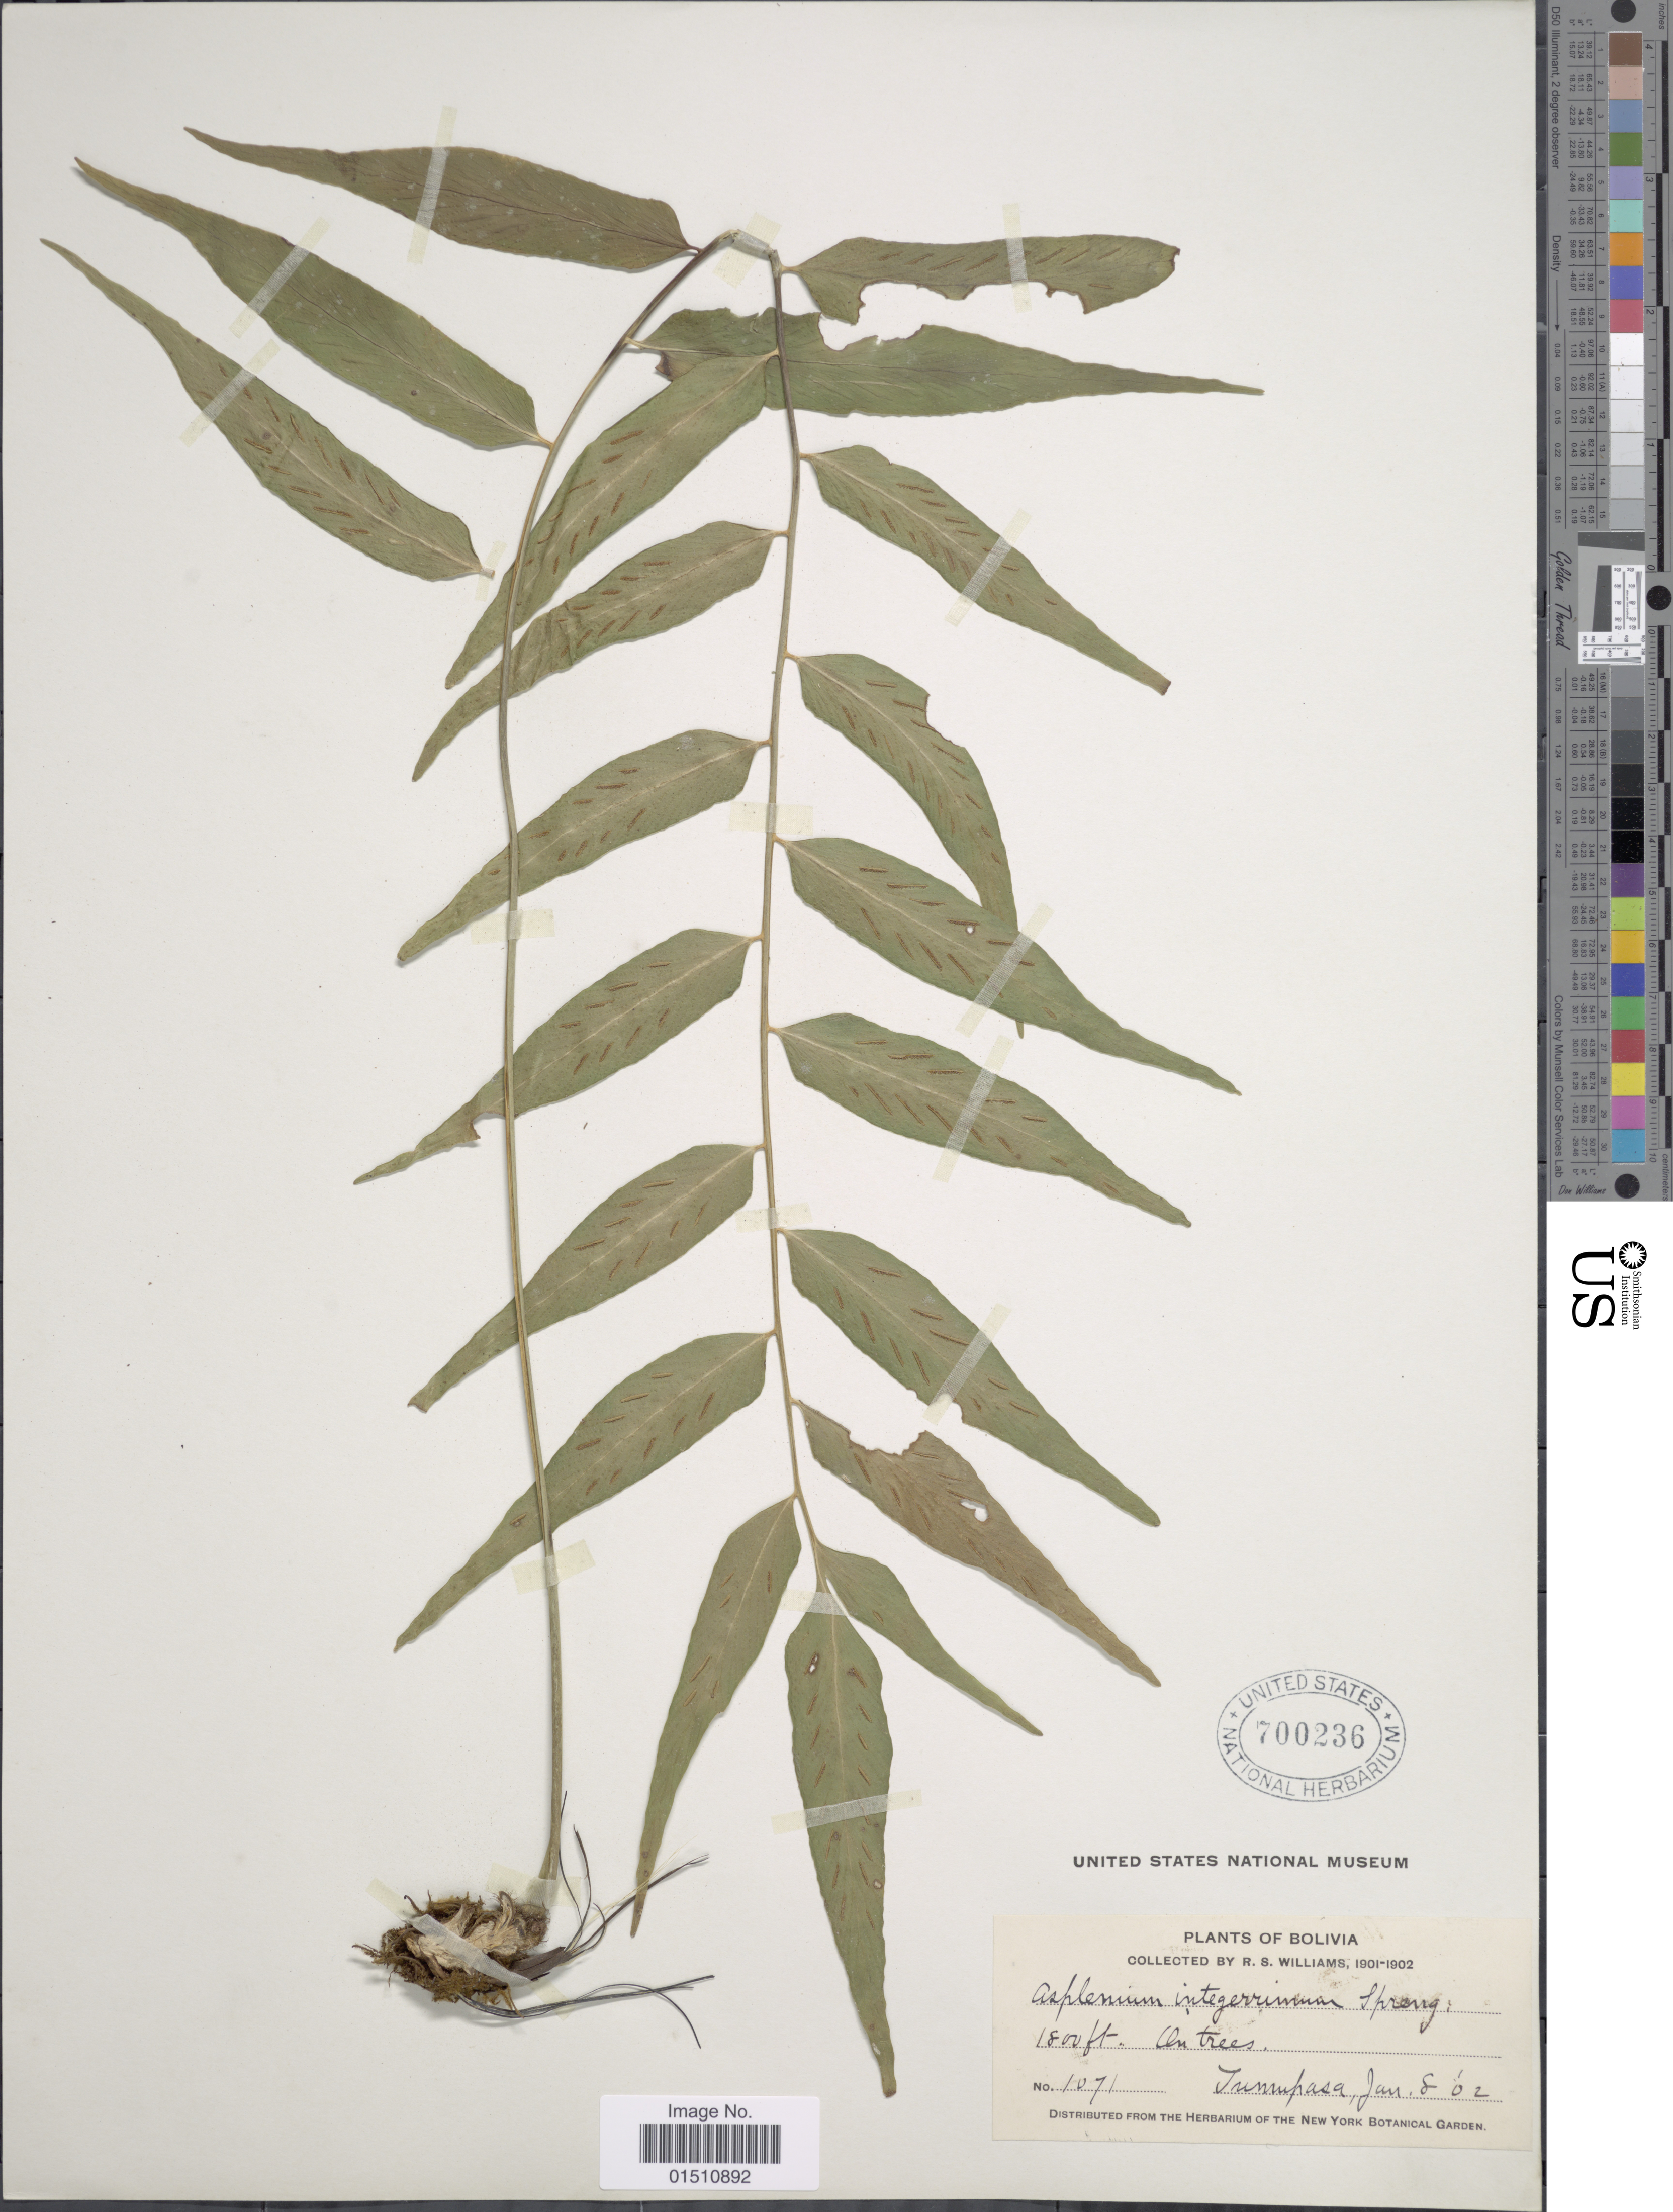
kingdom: Plantae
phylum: Tracheophyta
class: Polypodiopsida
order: Polypodiales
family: Aspleniaceae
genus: Asplenium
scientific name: Asplenium falcinellum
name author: Maxon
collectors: R. S. Williams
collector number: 1071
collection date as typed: Jan 8, '02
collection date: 1902-01-08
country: Bolivia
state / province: La Paz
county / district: Iturralde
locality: Tumupasa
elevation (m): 549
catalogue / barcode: US 700236